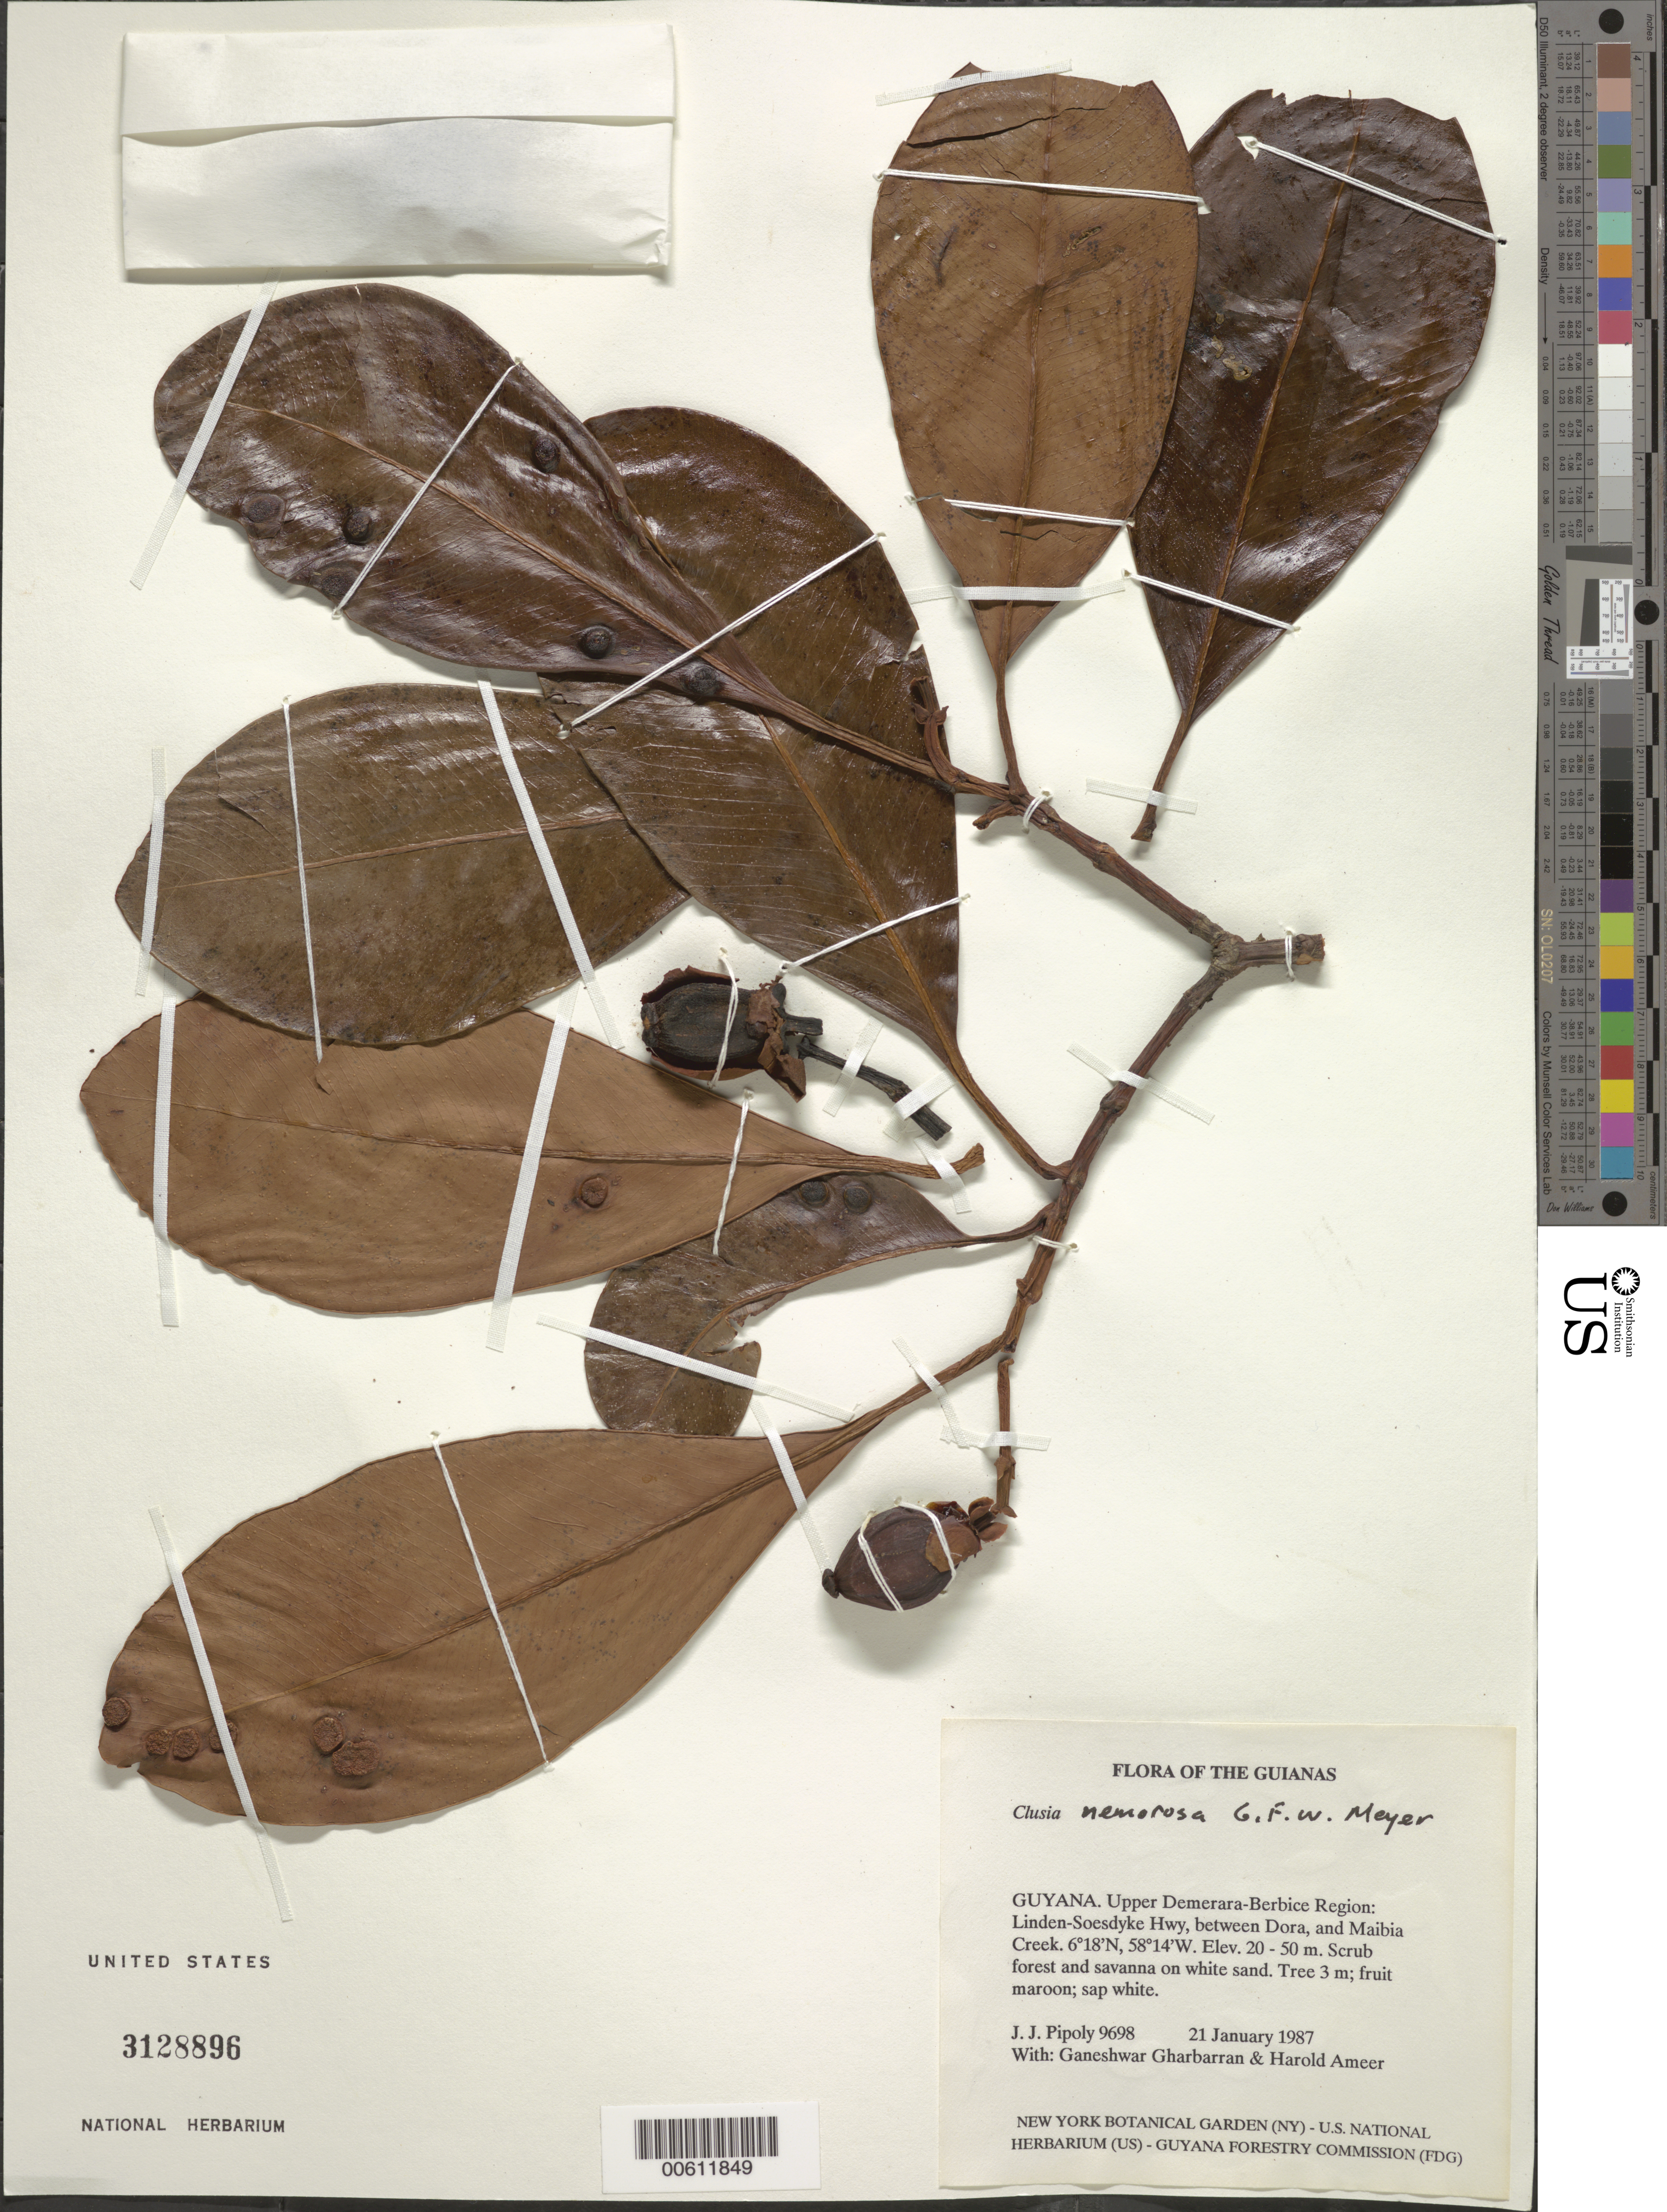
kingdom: Plantae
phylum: Tracheophyta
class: Magnoliopsida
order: Malpighiales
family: Clusiaceae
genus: Clusia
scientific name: Clusia nemorosa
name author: G. Mey.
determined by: Pipoly, J. J., III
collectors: J. J. Pipoly, G. Gharbarran & H. Ameer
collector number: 9698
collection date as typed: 21 January 1987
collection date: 1987-01-21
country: Guyana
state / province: U. Demerara-Berbice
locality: Linden-Soesdyke Hwy, between Dora and Maibia Creek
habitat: Scrub forest and savanna on white sand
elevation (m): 20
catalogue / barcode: US 3128896